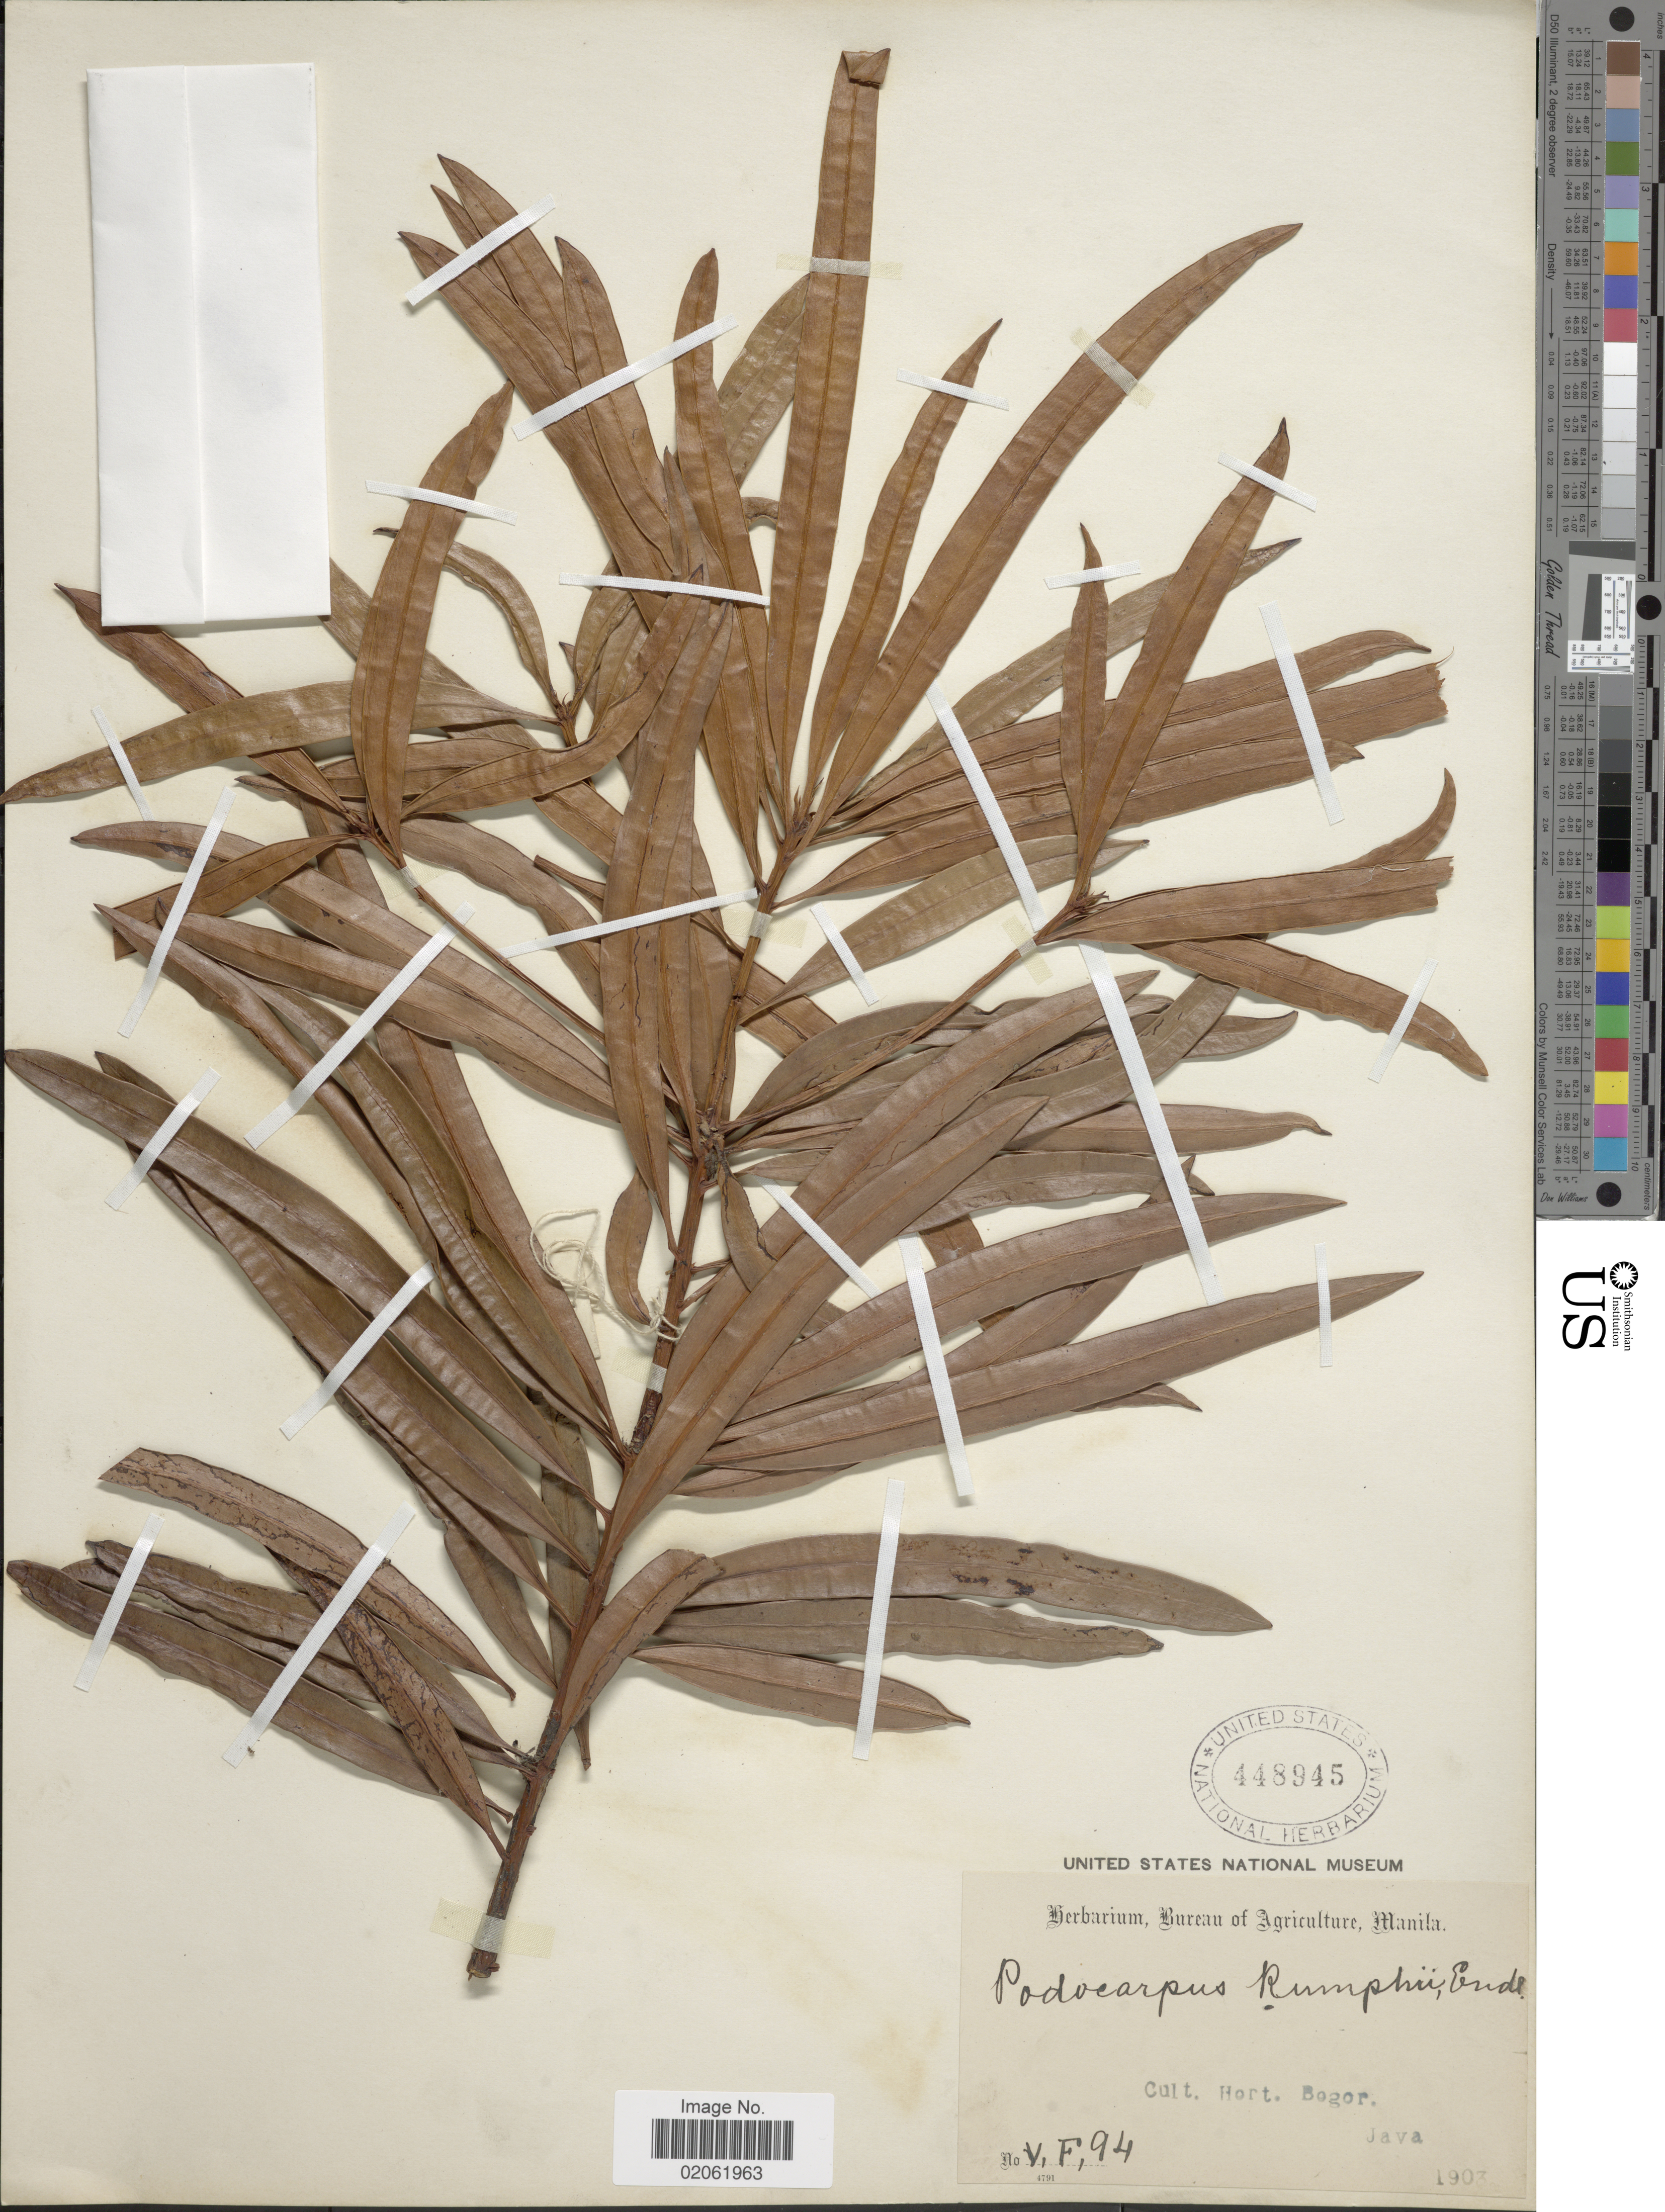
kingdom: Plantae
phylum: Tracheophyta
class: Pinopsida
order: Pinales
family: Podocarpaceae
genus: Podocarpus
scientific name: Podocarpus rumphii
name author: Blume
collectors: ex herb. U. S. Department of Agriculture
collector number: VF94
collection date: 1903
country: Indonesia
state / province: Java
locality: Cult. Hort. Bogor, Java.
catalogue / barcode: US 448945